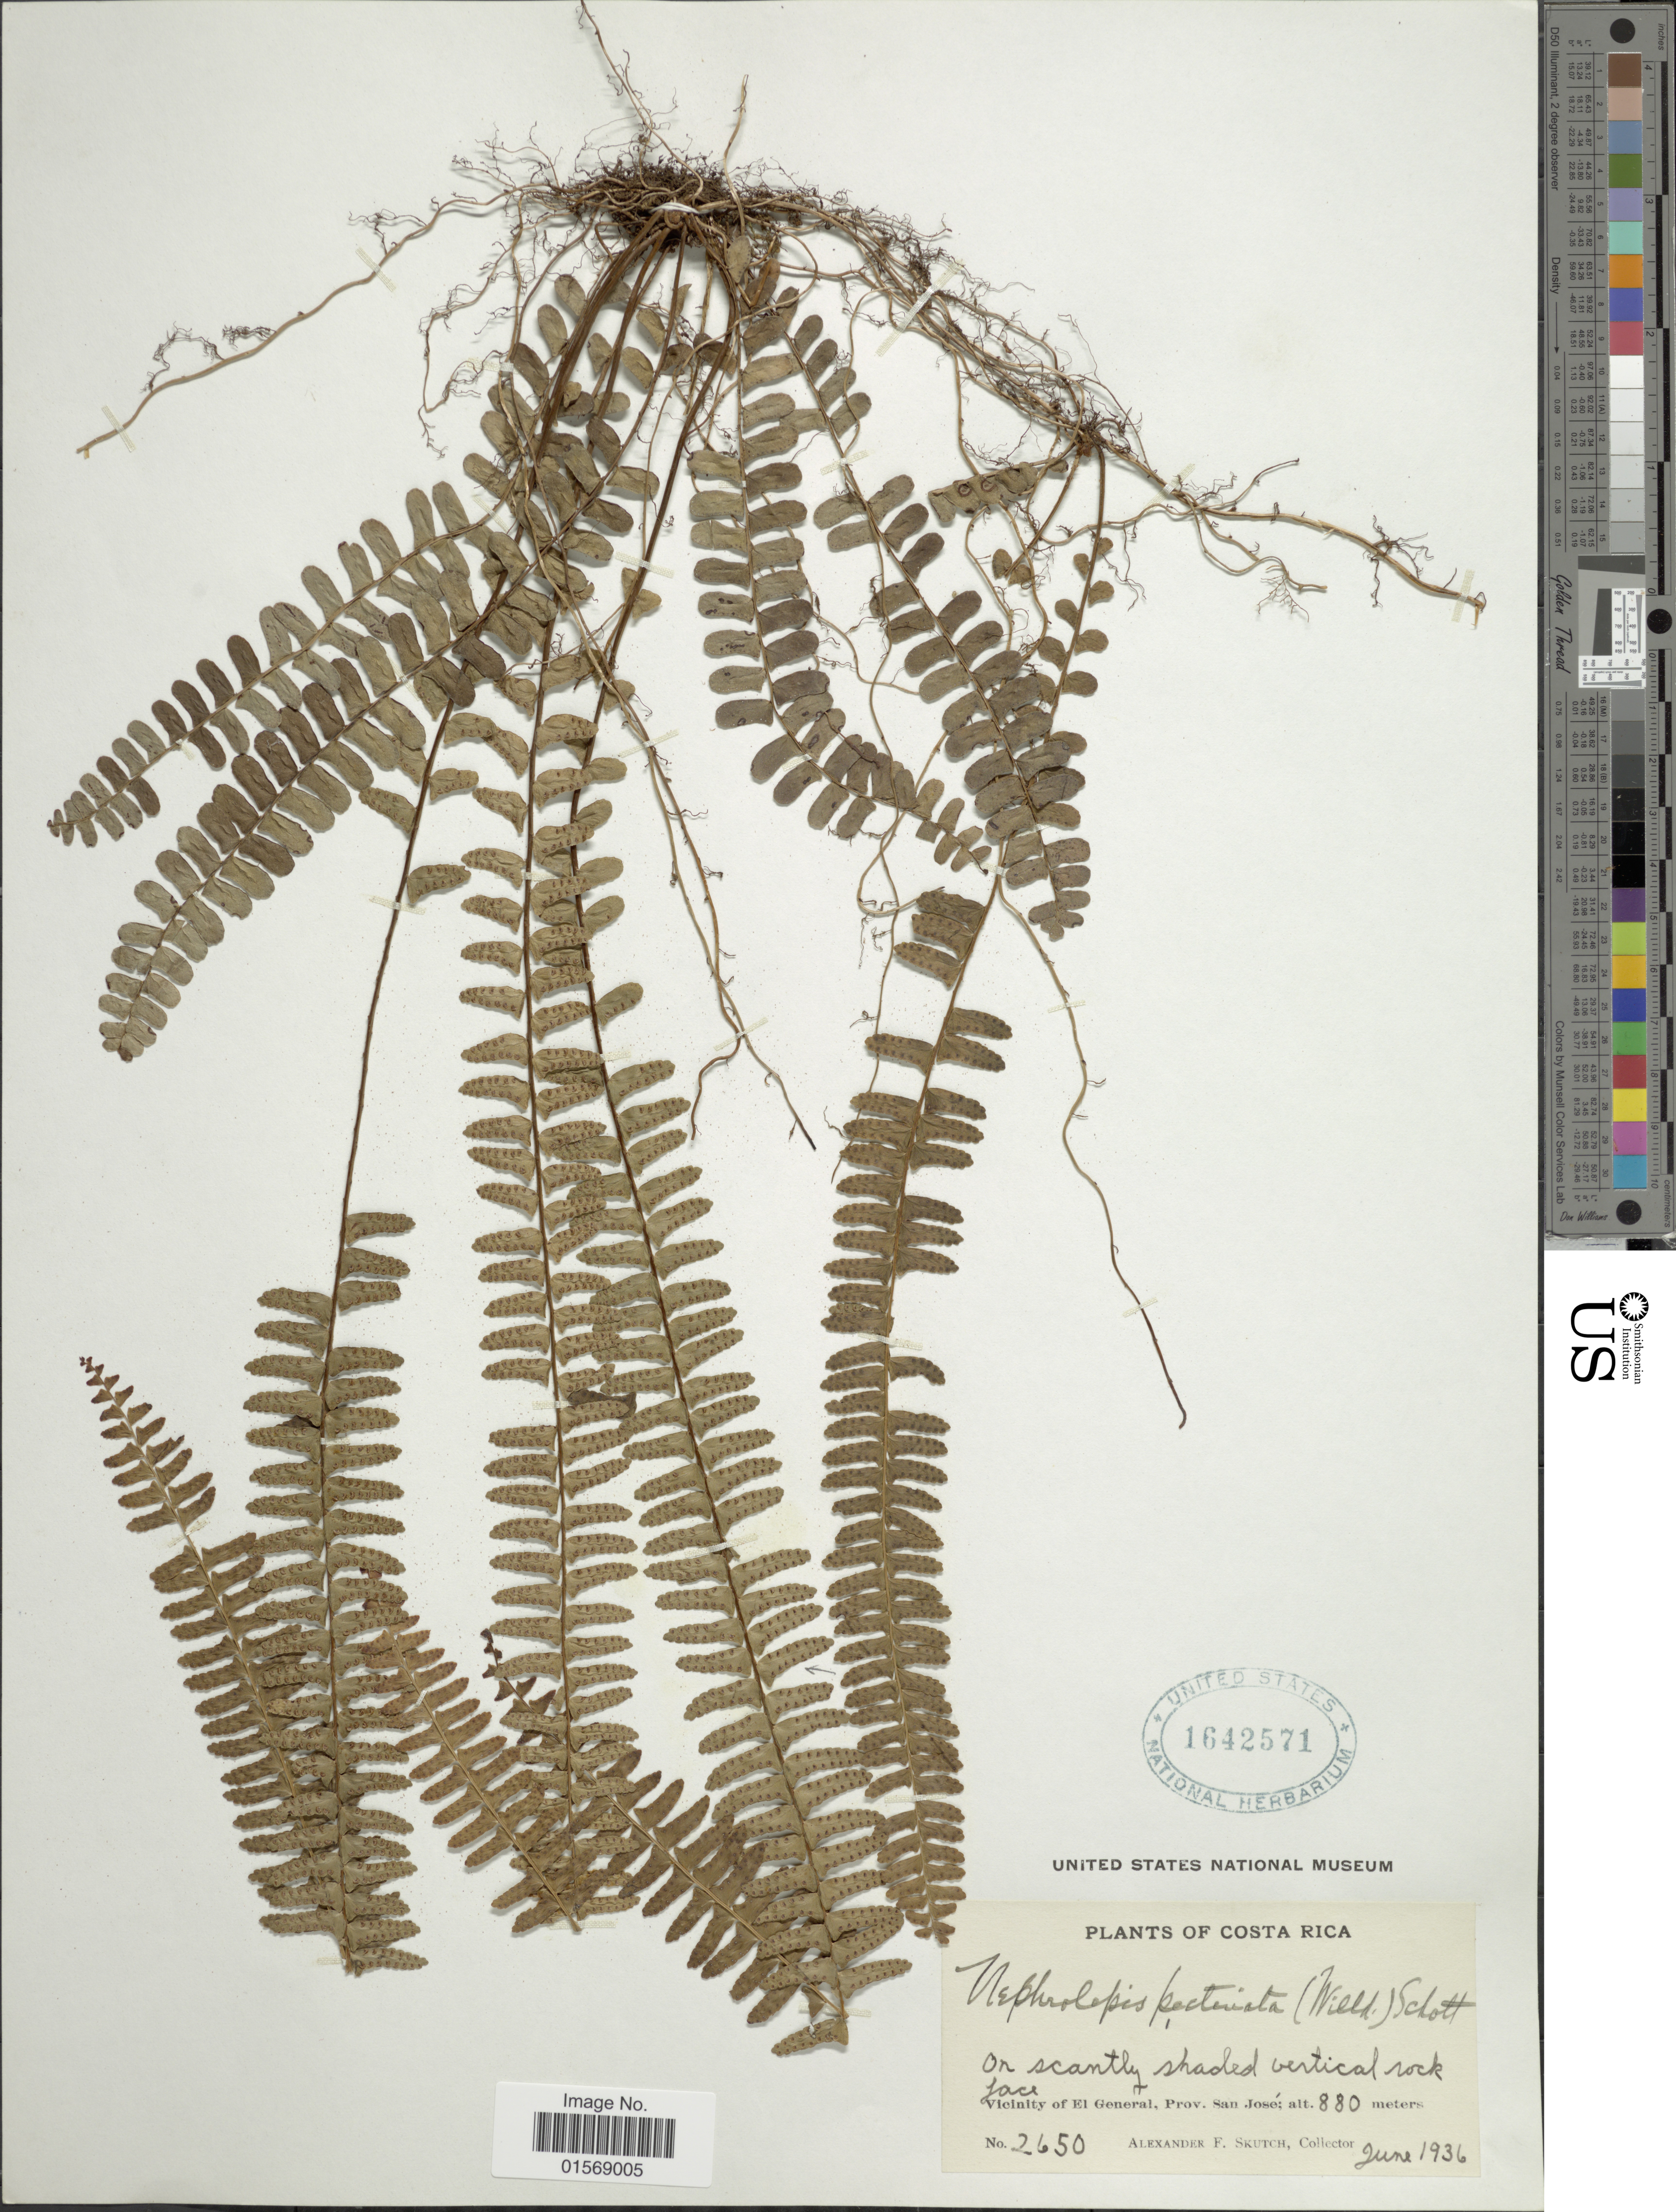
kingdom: Plantae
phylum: Tracheophyta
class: Polypodiopsida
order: Polypodiales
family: Nephrolepidaceae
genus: Nephrolepis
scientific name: Nephrolepis pectinata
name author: (Willd.) Schott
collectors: A. F. Skutch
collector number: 2650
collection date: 1936-06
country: Costa Rica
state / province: San José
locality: Costa Rica. Vicinity of El General,Prov. San Jose.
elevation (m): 880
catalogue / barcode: US 1642571